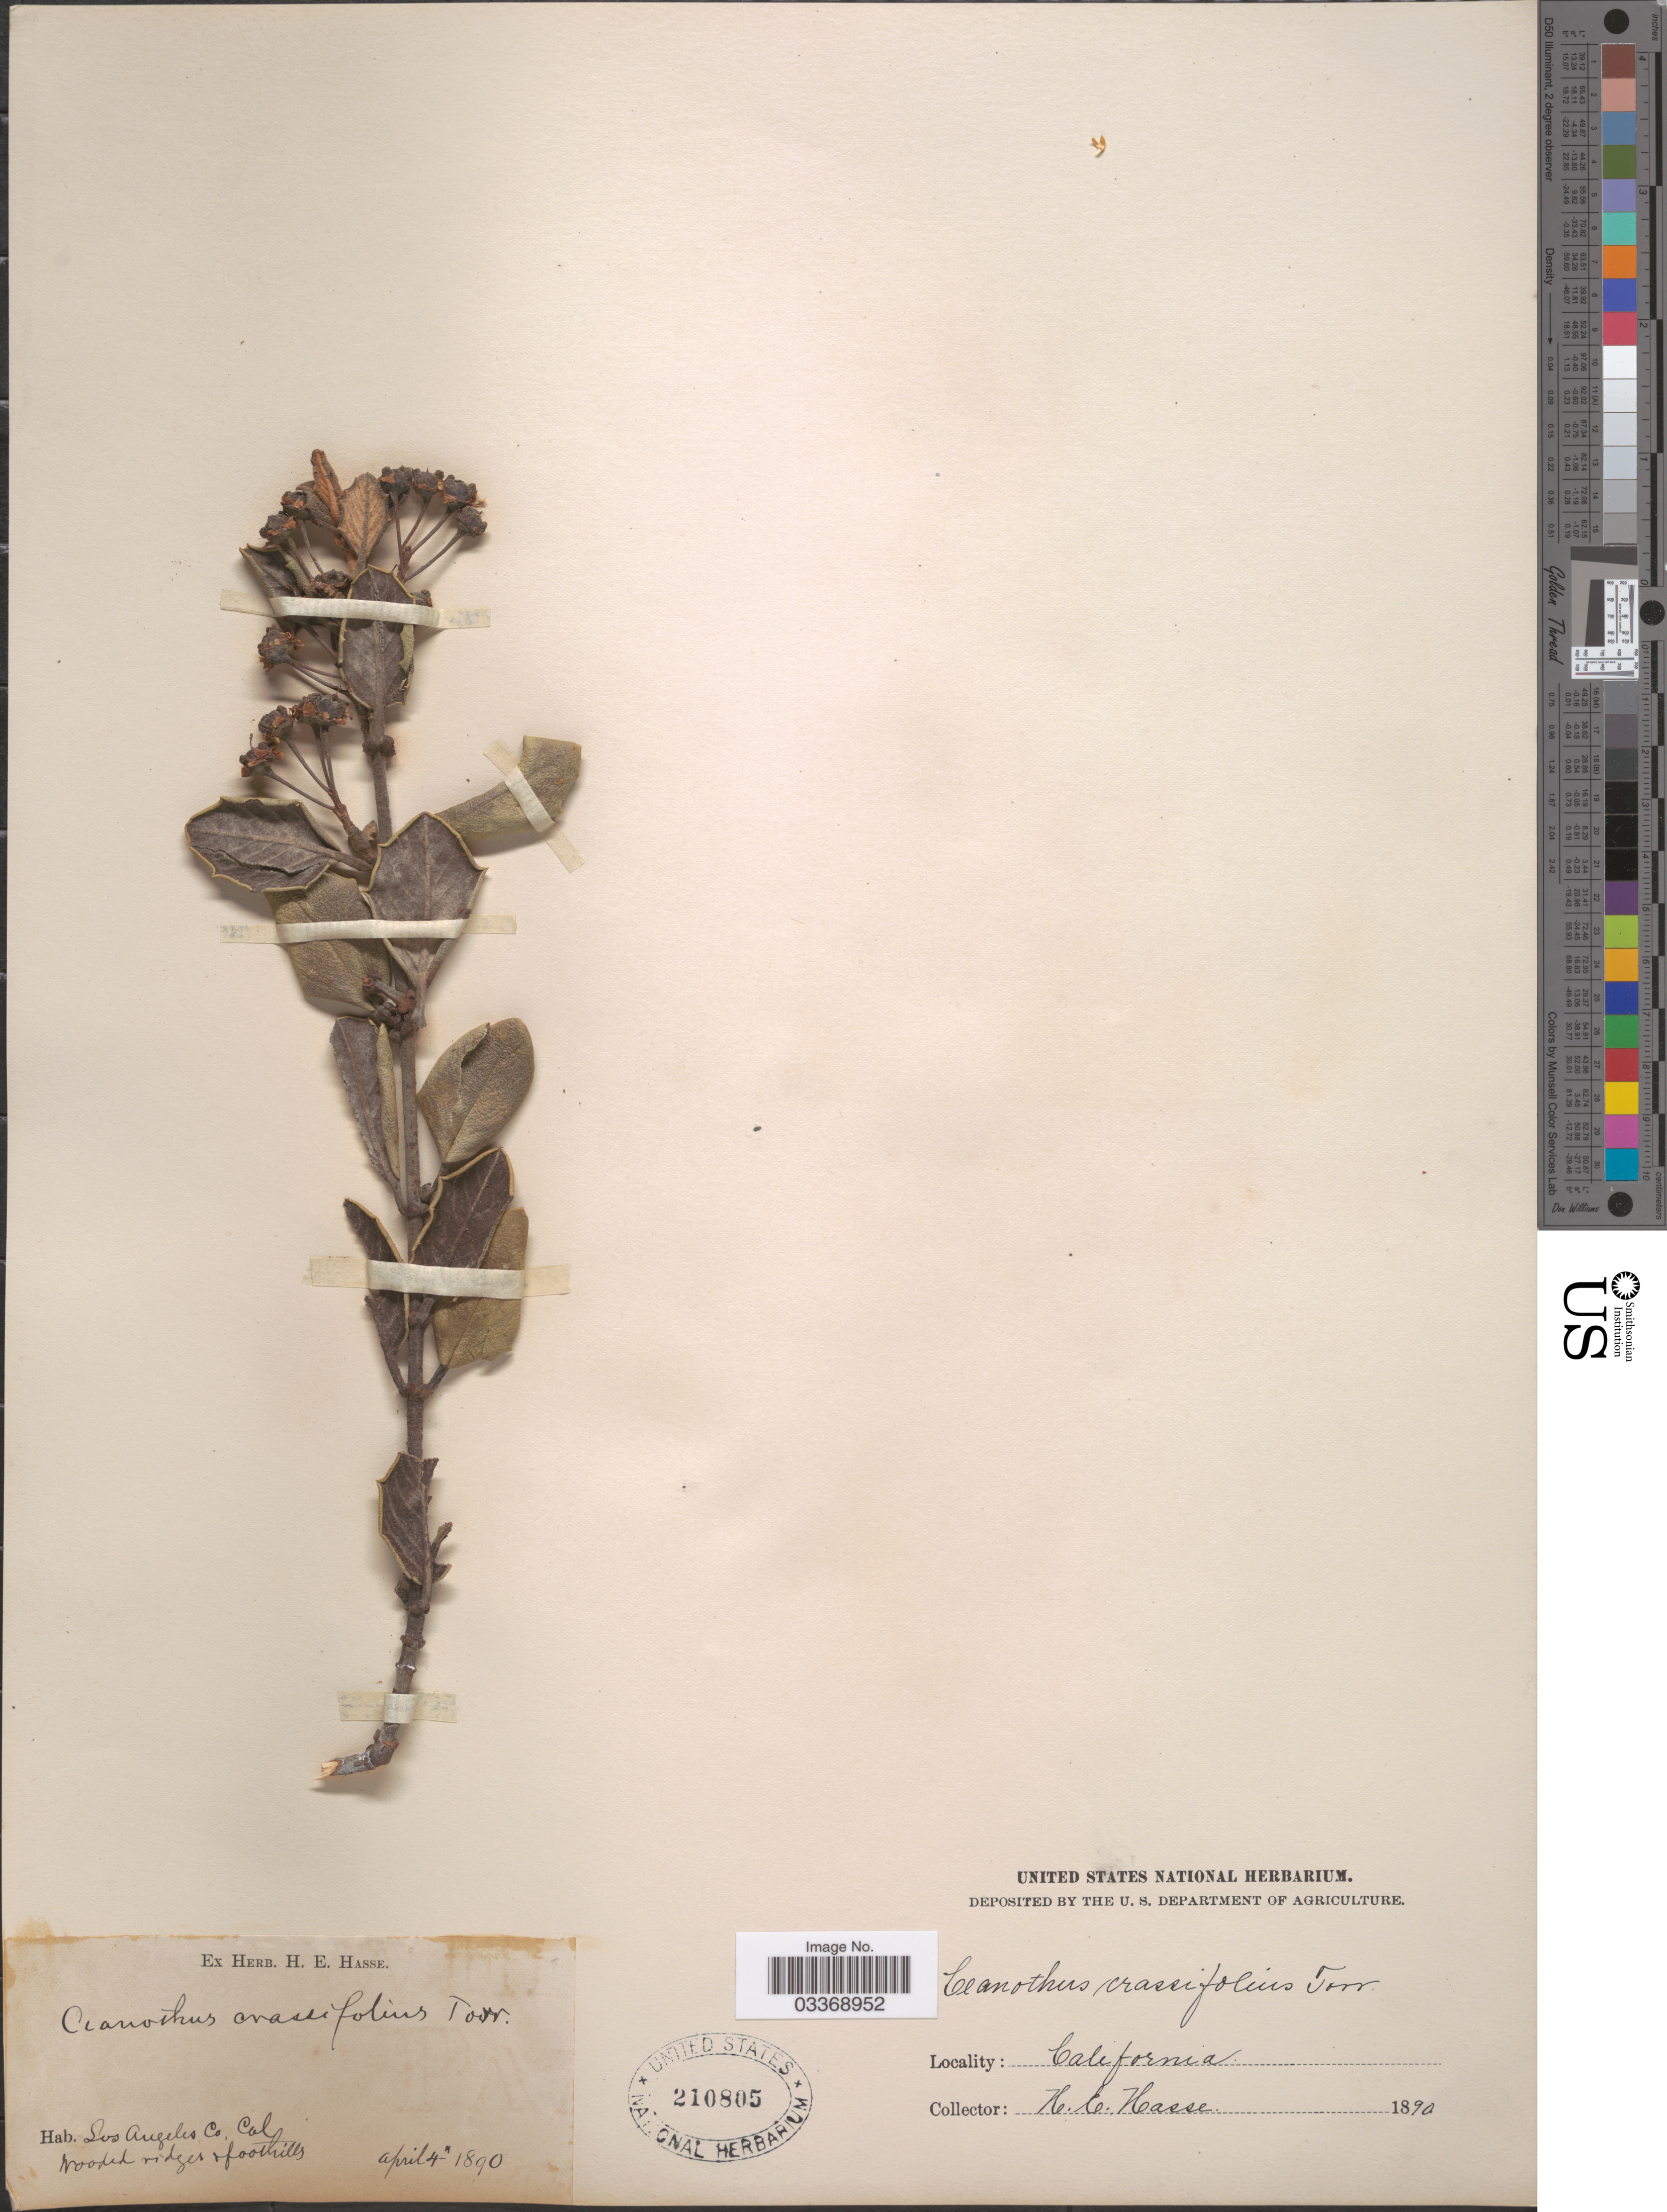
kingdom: Plantae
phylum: Tracheophyta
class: Magnoliopsida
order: Rosales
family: Rhamnaceae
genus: Ceanothus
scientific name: Ceanothus crassifolius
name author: Torr.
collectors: H. E. Hasse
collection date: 1890-04-04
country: United States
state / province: California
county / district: Los Angeles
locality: Los Angeles Co.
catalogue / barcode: US 210805